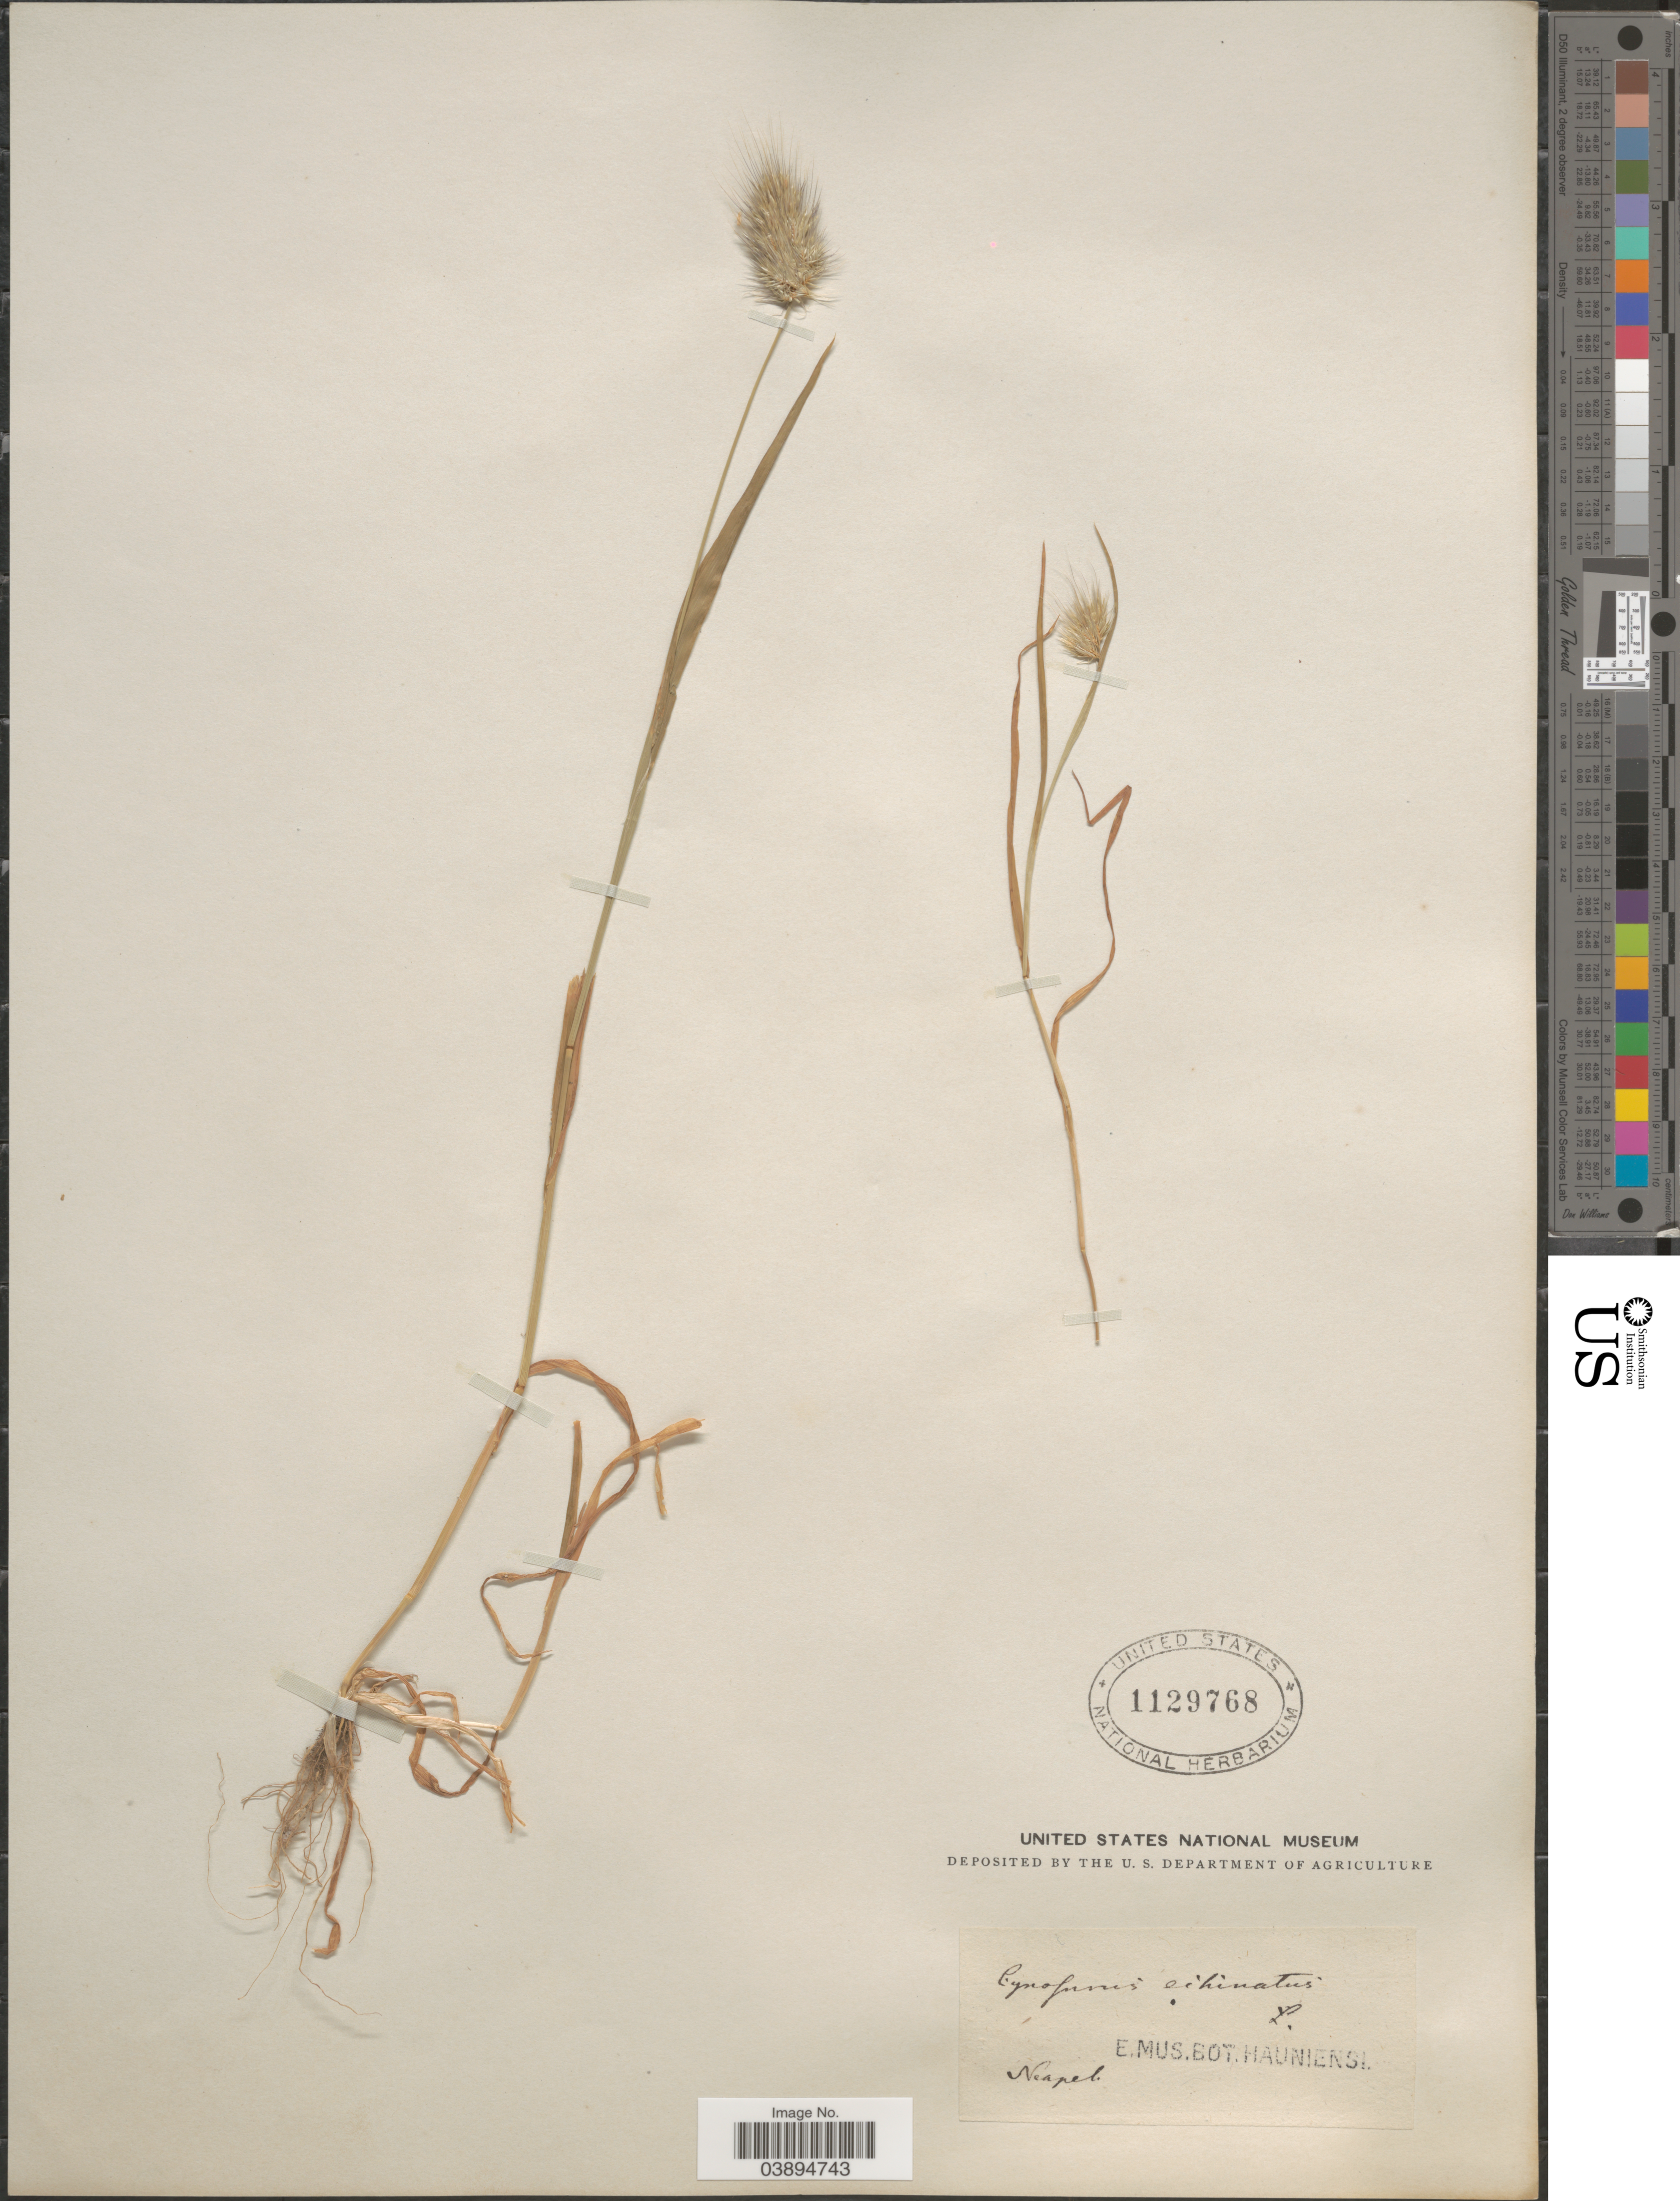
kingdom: Plantae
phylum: Tracheophyta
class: Liliopsida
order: Poales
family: Poaceae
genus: Cynosurus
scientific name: Cynosurus echinatus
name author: L.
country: Italy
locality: Neapel.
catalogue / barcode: US 1129768